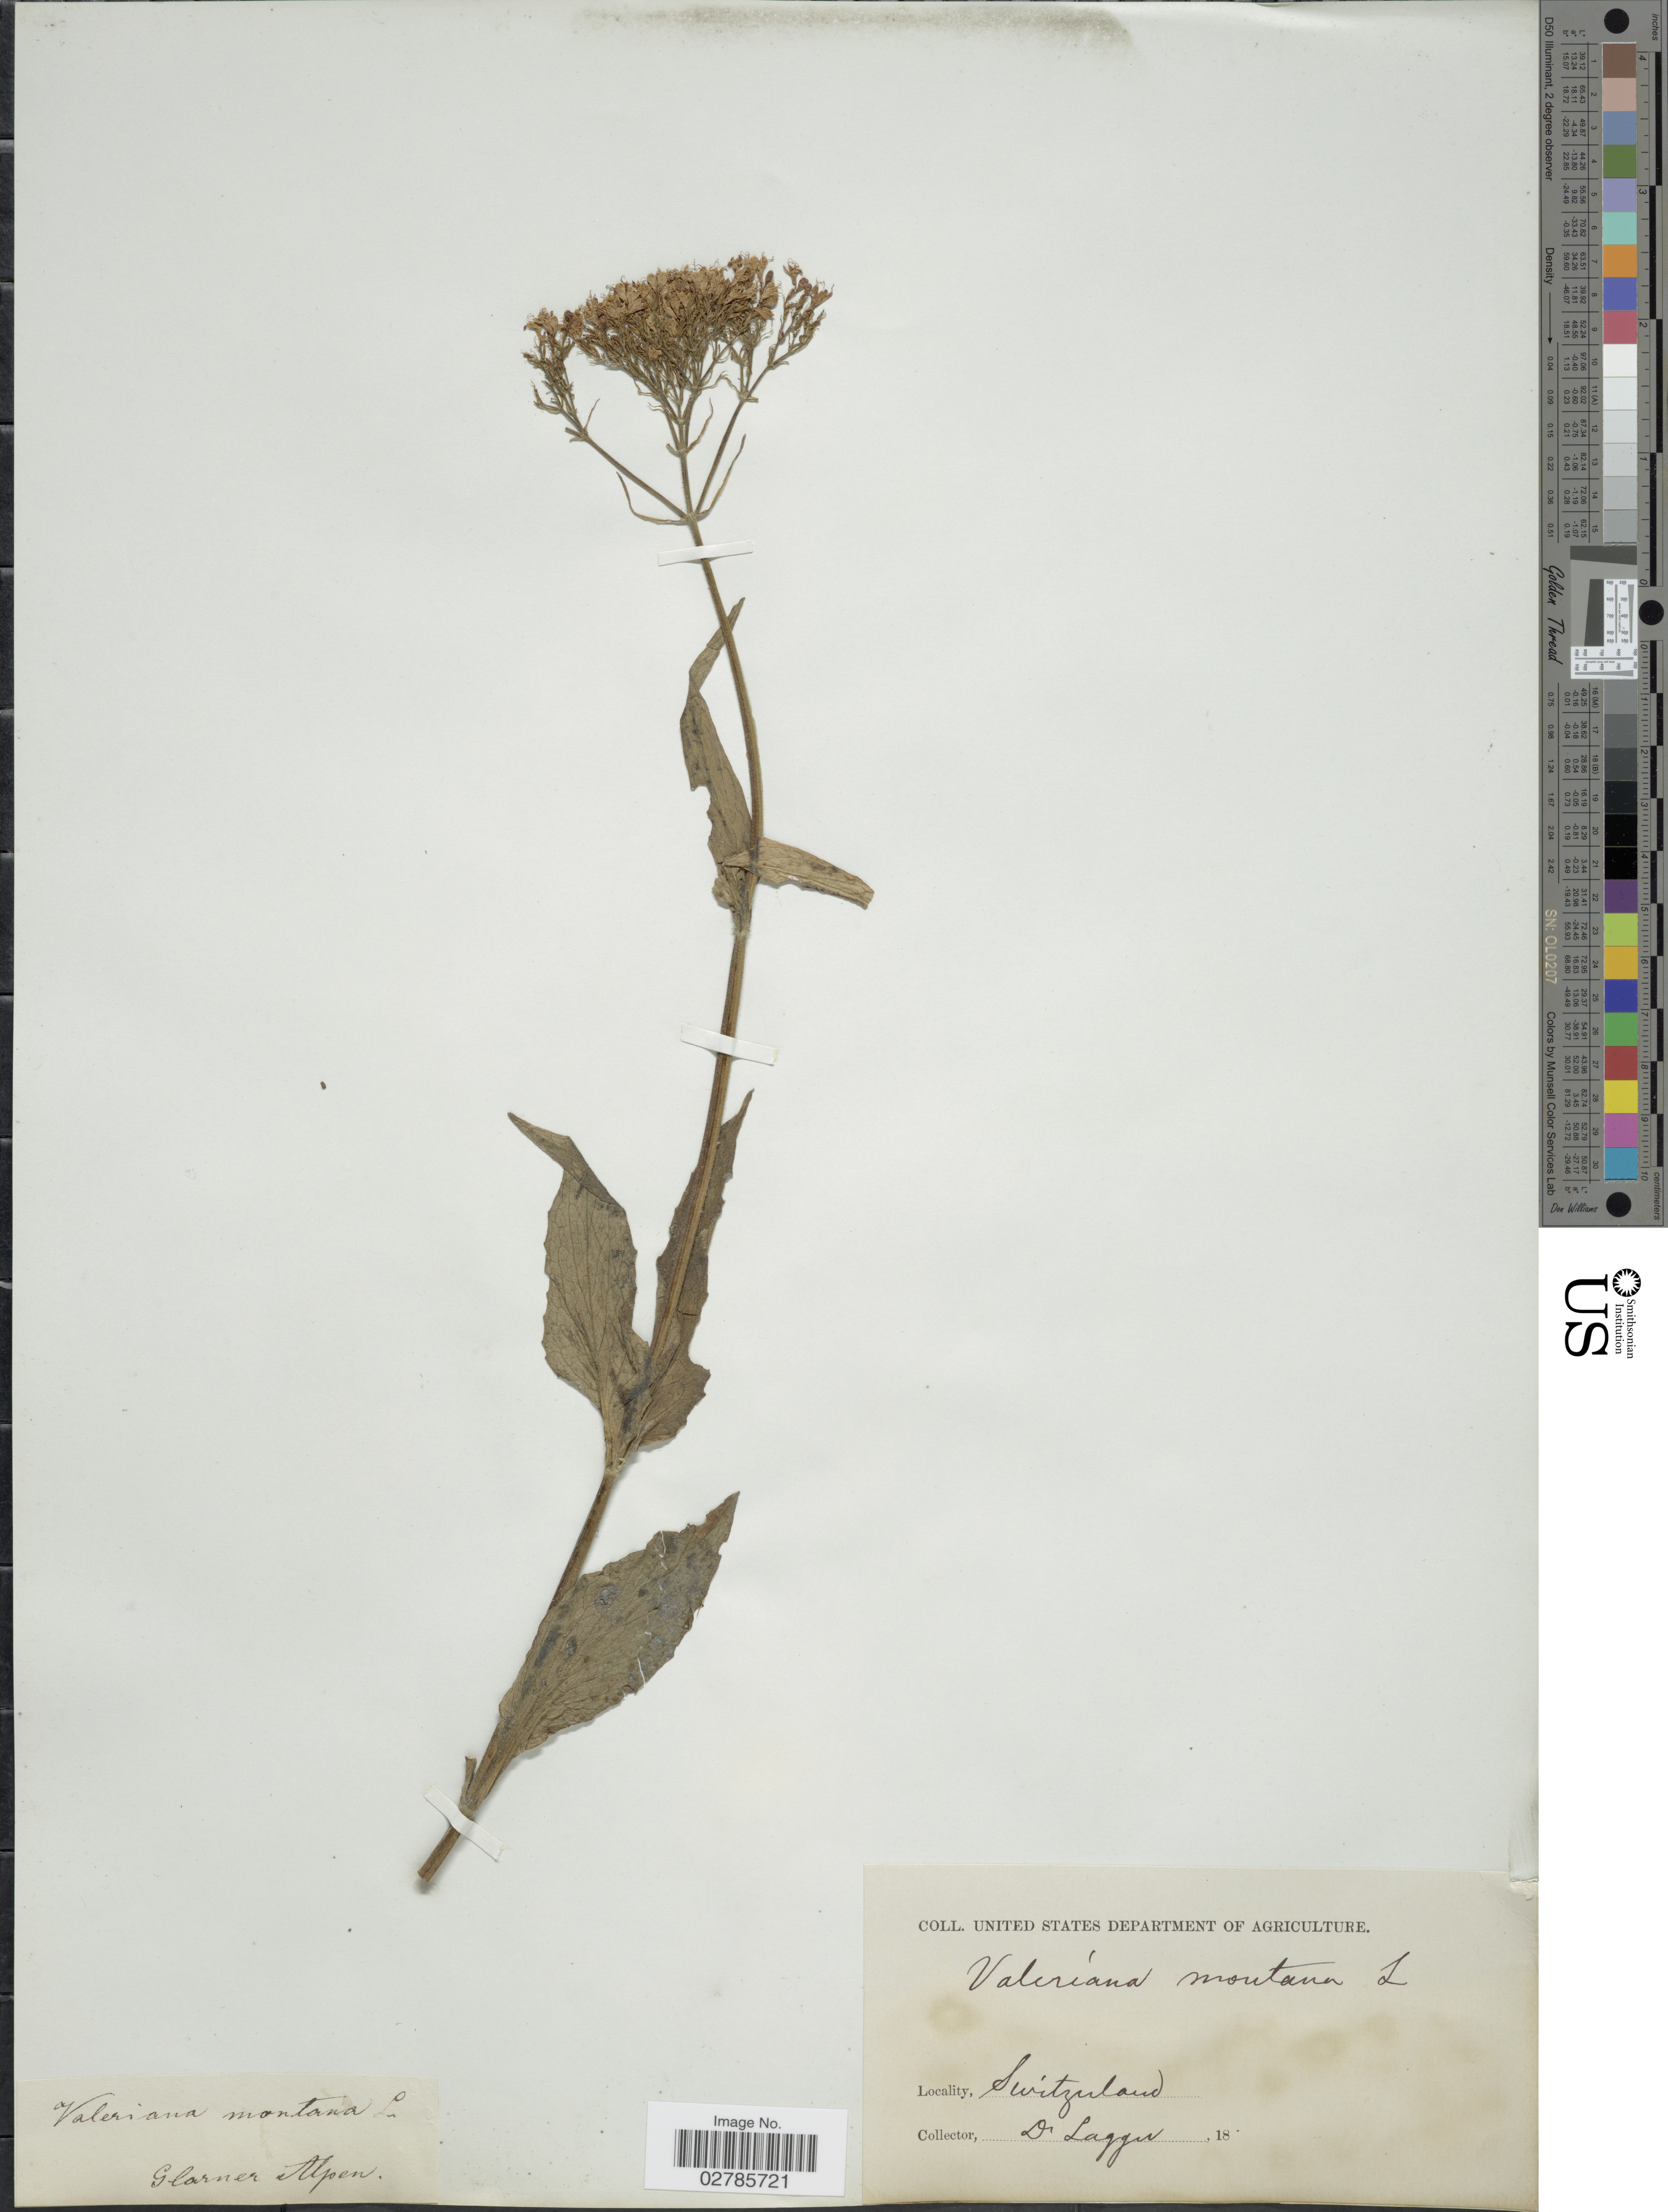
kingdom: Plantae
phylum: Tracheophyta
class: Magnoliopsida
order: Dipsacales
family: Caprifoliaceae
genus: Valeriana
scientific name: Valeriana montana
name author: L.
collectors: F. J. Lagger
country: Switzerland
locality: Glarner Alpen.